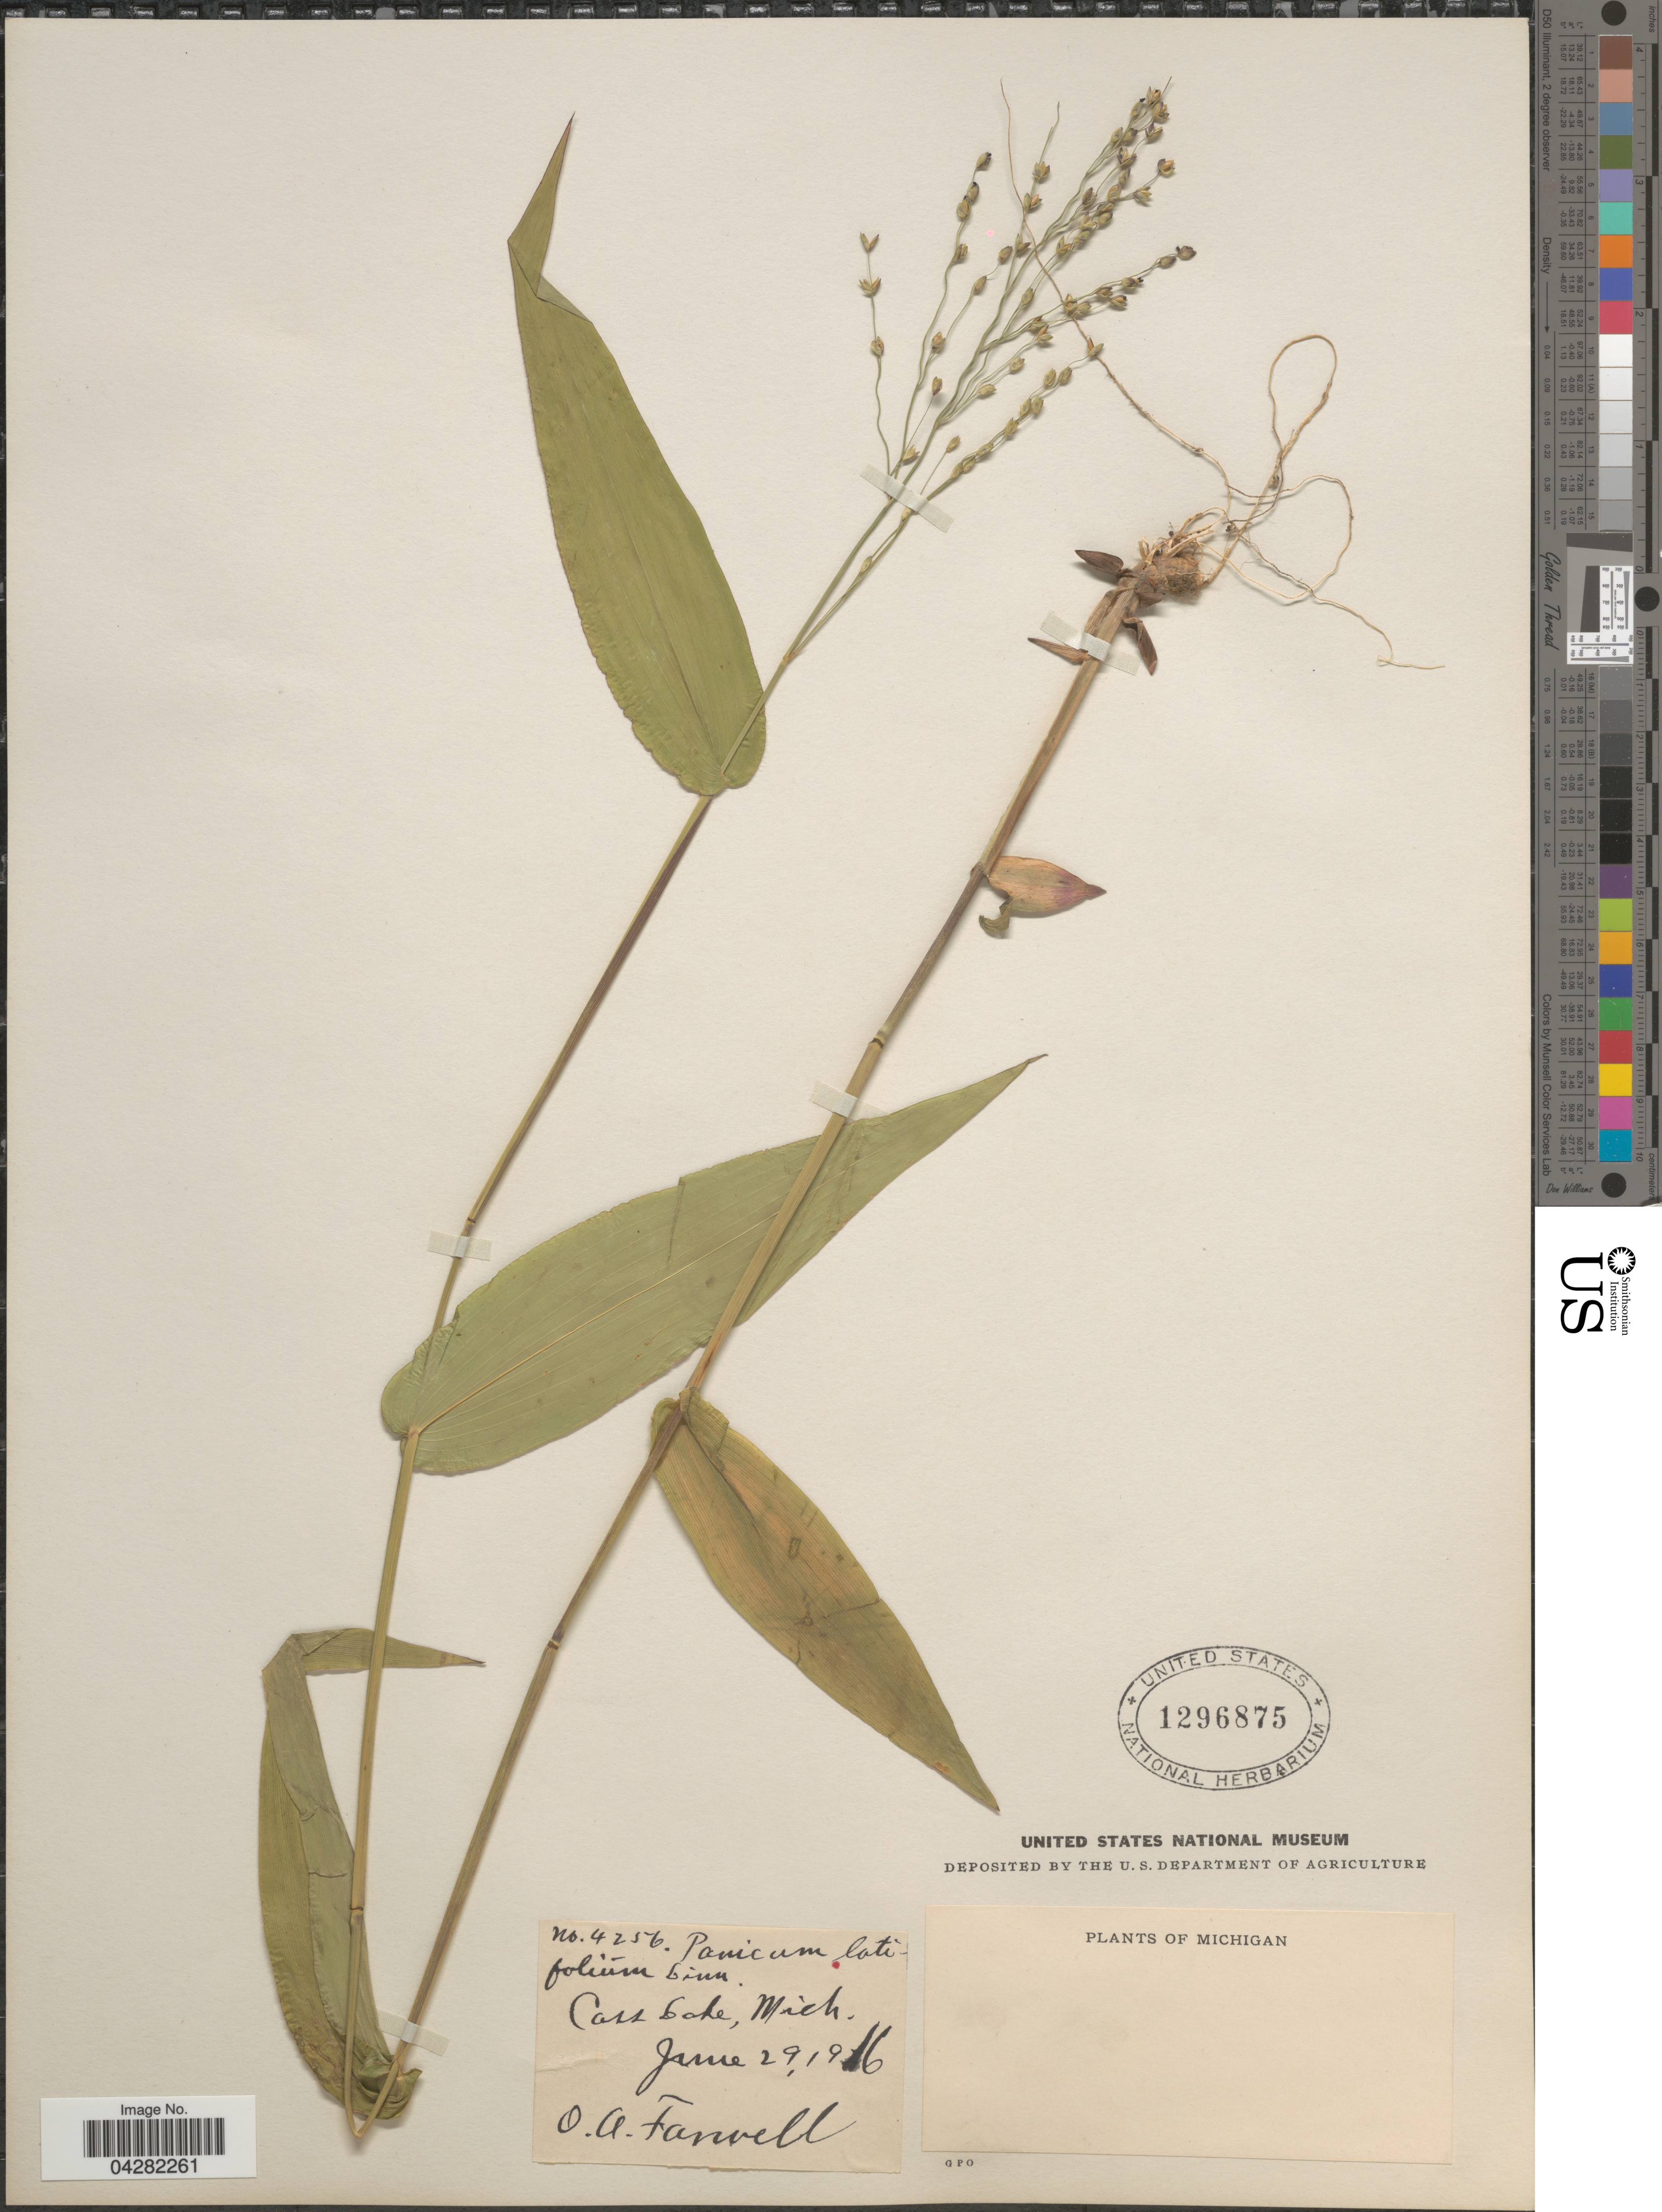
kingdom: Plantae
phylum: Tracheophyta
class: Liliopsida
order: Poales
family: Poaceae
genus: Dichanthelium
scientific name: Dichanthelium laxiflorum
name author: (Lam.) Gould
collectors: O. Farwell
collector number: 4256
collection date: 1916-06-29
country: United States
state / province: Michigan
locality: Cass Lake.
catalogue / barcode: US 1296875